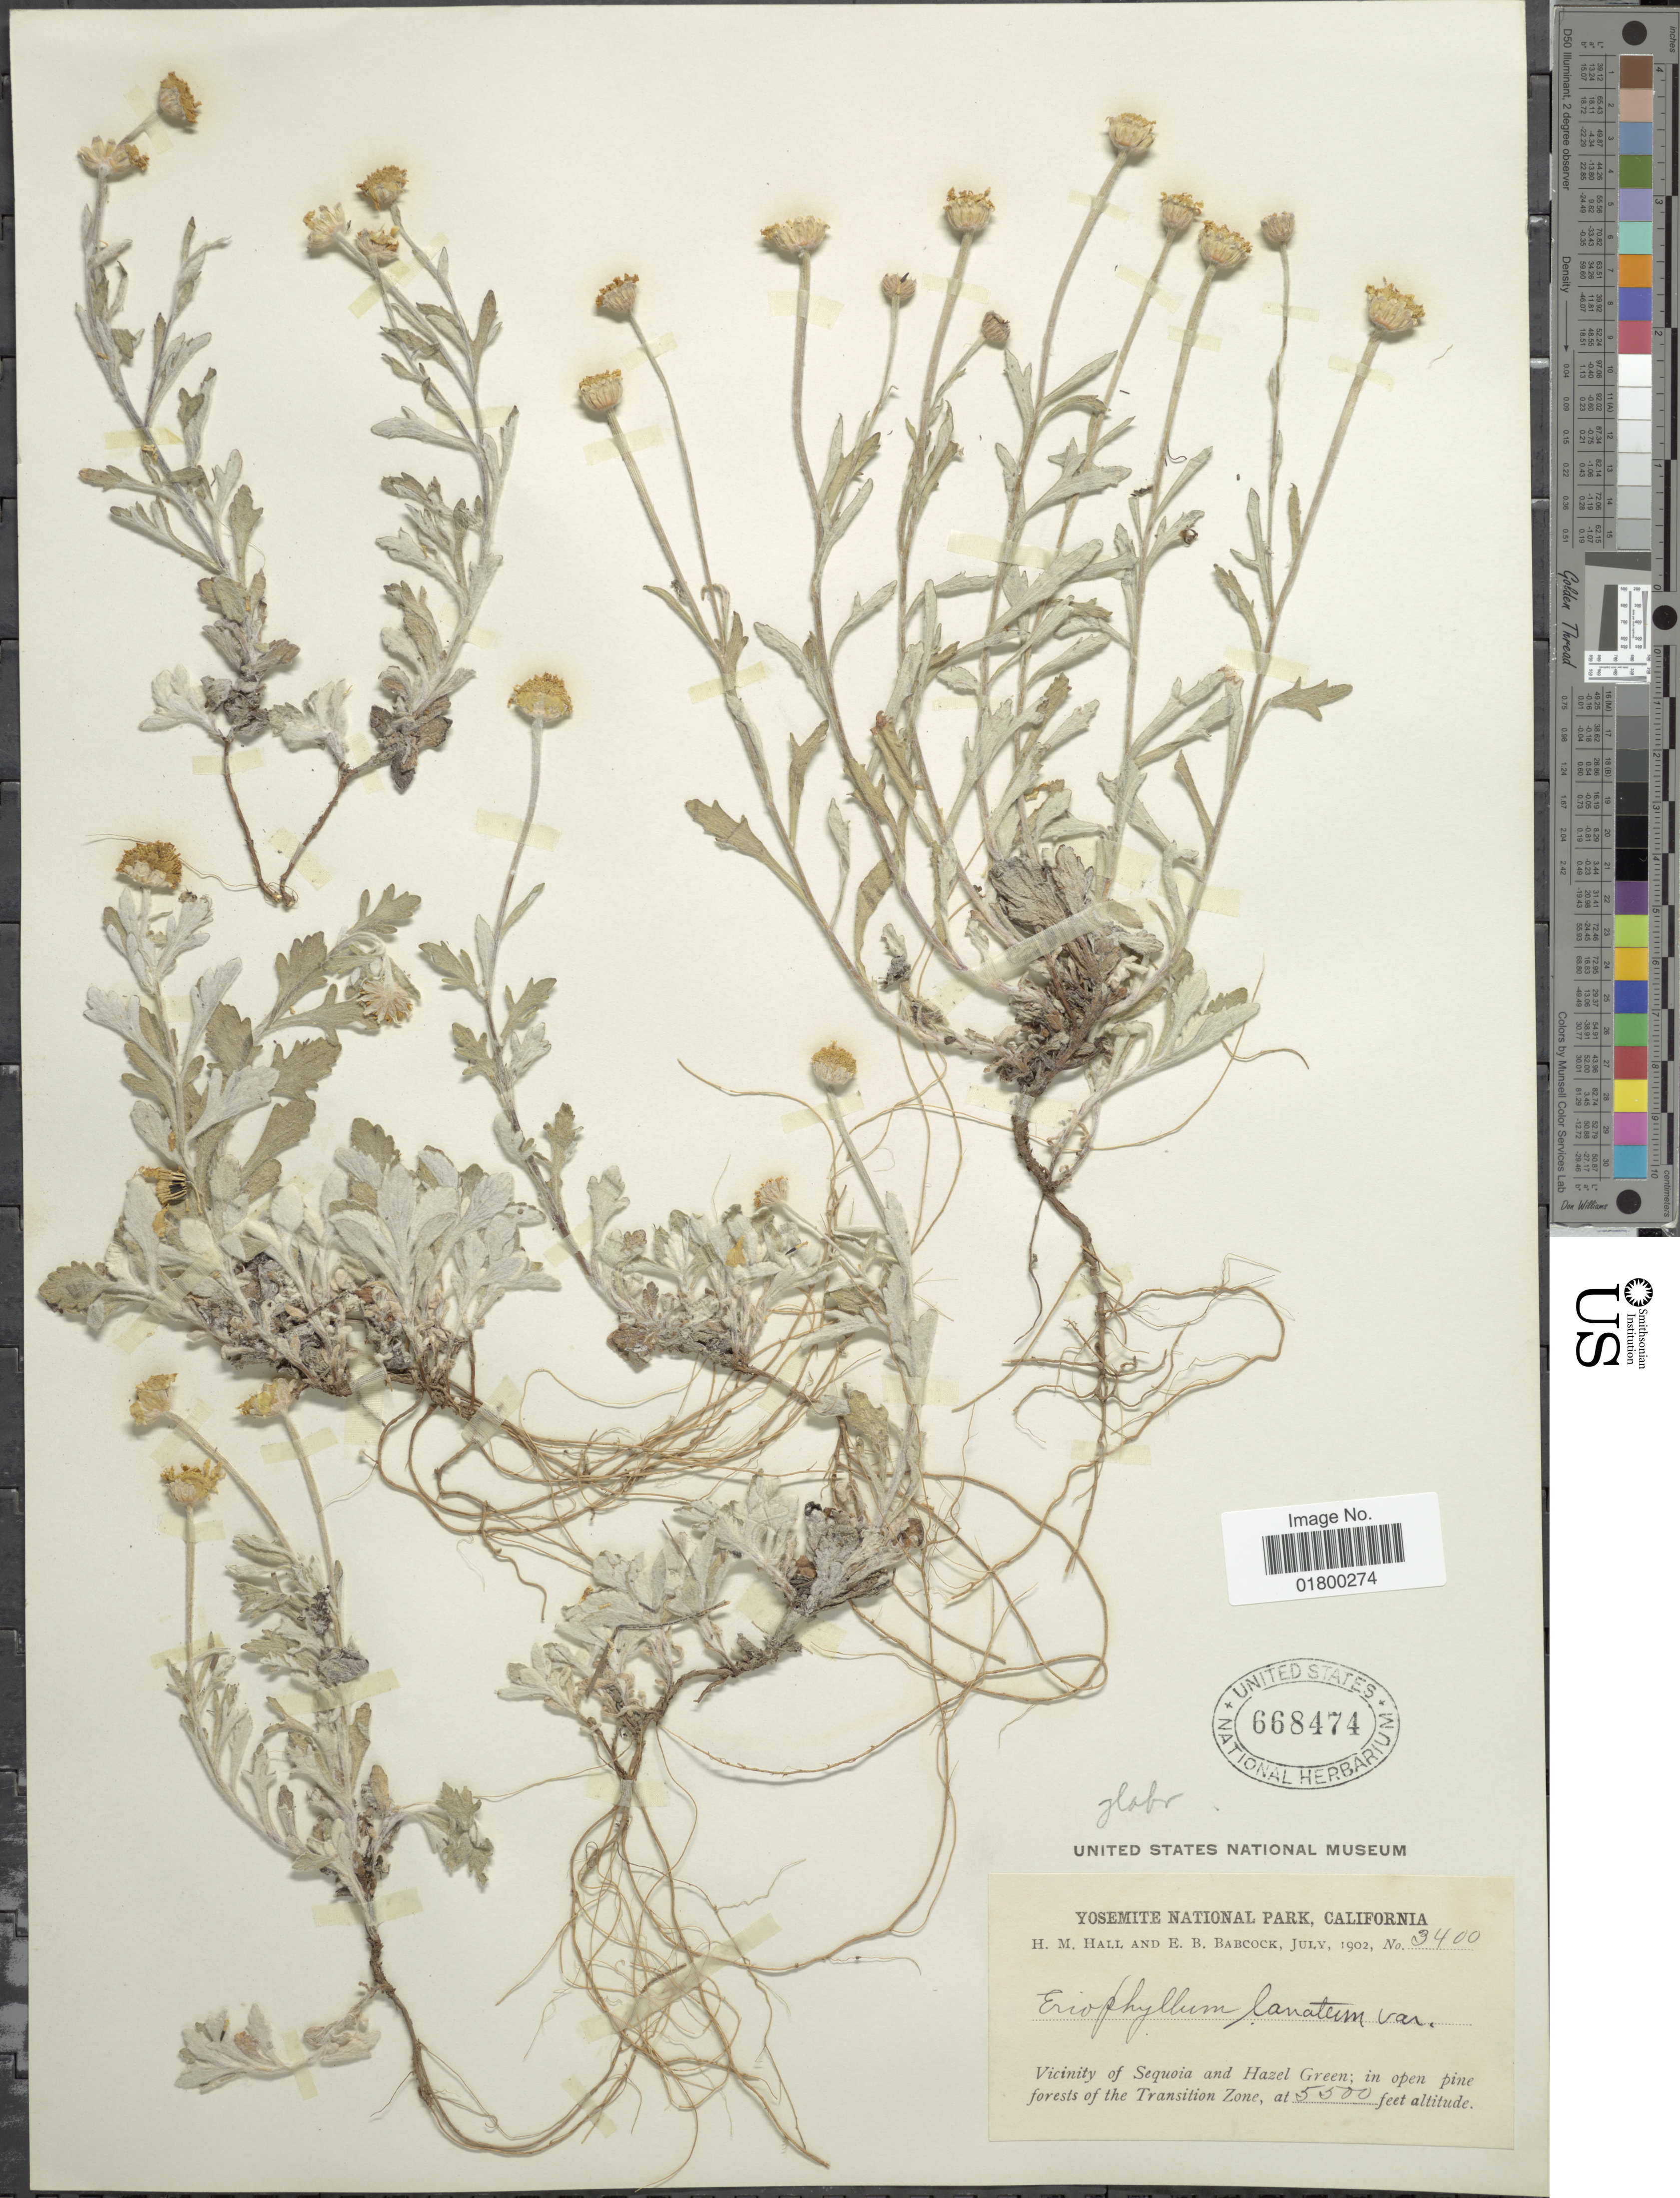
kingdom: Plantae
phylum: Tracheophyta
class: Magnoliopsida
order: Asterales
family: Asteraceae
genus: Eriophyllum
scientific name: Eriophyllum lanatum var. croceum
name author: (Greene) Jeps.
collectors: H. M. Hall & E. B. Babcock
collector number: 3400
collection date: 1902-07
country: United States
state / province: California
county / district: Mariposa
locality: Yosemite National park, California, Vicinity of Sequoia and Hazel Green, in open pine forests of the Transition Zone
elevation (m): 1676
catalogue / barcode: US 668474